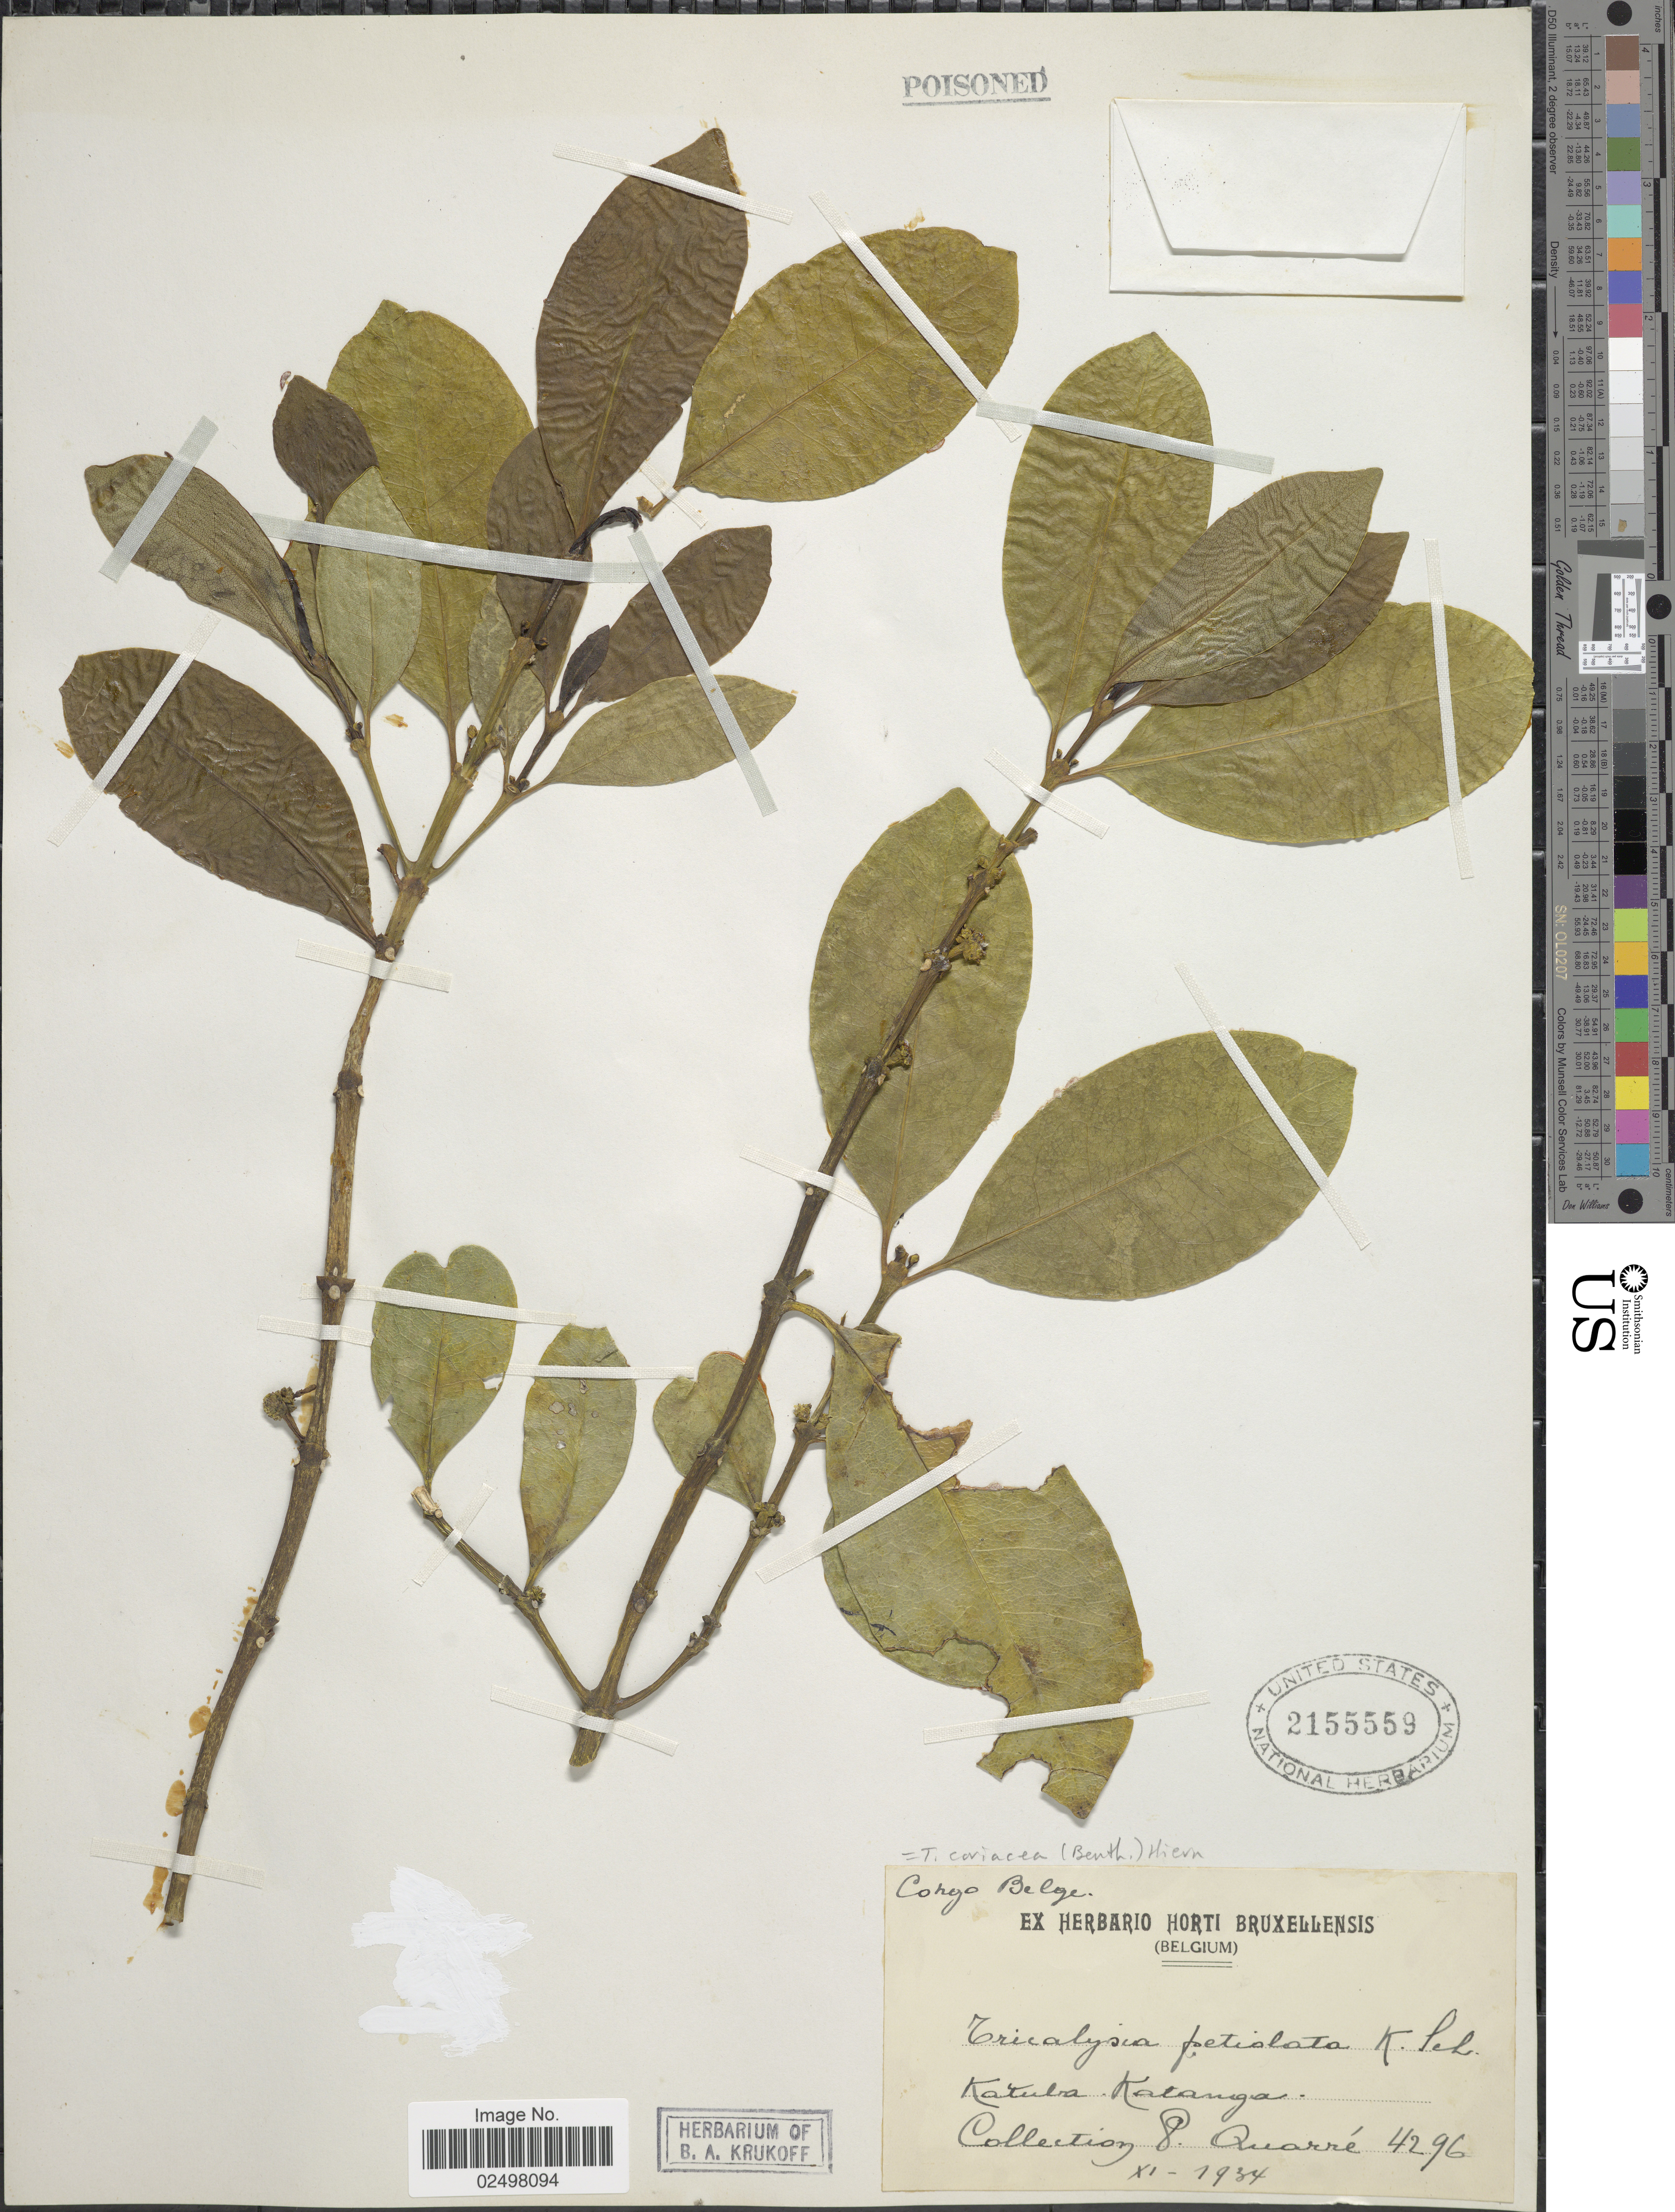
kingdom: Plantae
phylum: Tracheophyta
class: Magnoliopsida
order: Gentianales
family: Rubiaceae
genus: Tricalysia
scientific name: Tricalysia coriacea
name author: (Benth.) Hiern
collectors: P. Quarre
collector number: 4296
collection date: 1934-11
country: Congo, Democratic Republic of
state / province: Haut-Katanga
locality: Katuba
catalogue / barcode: US 2155559